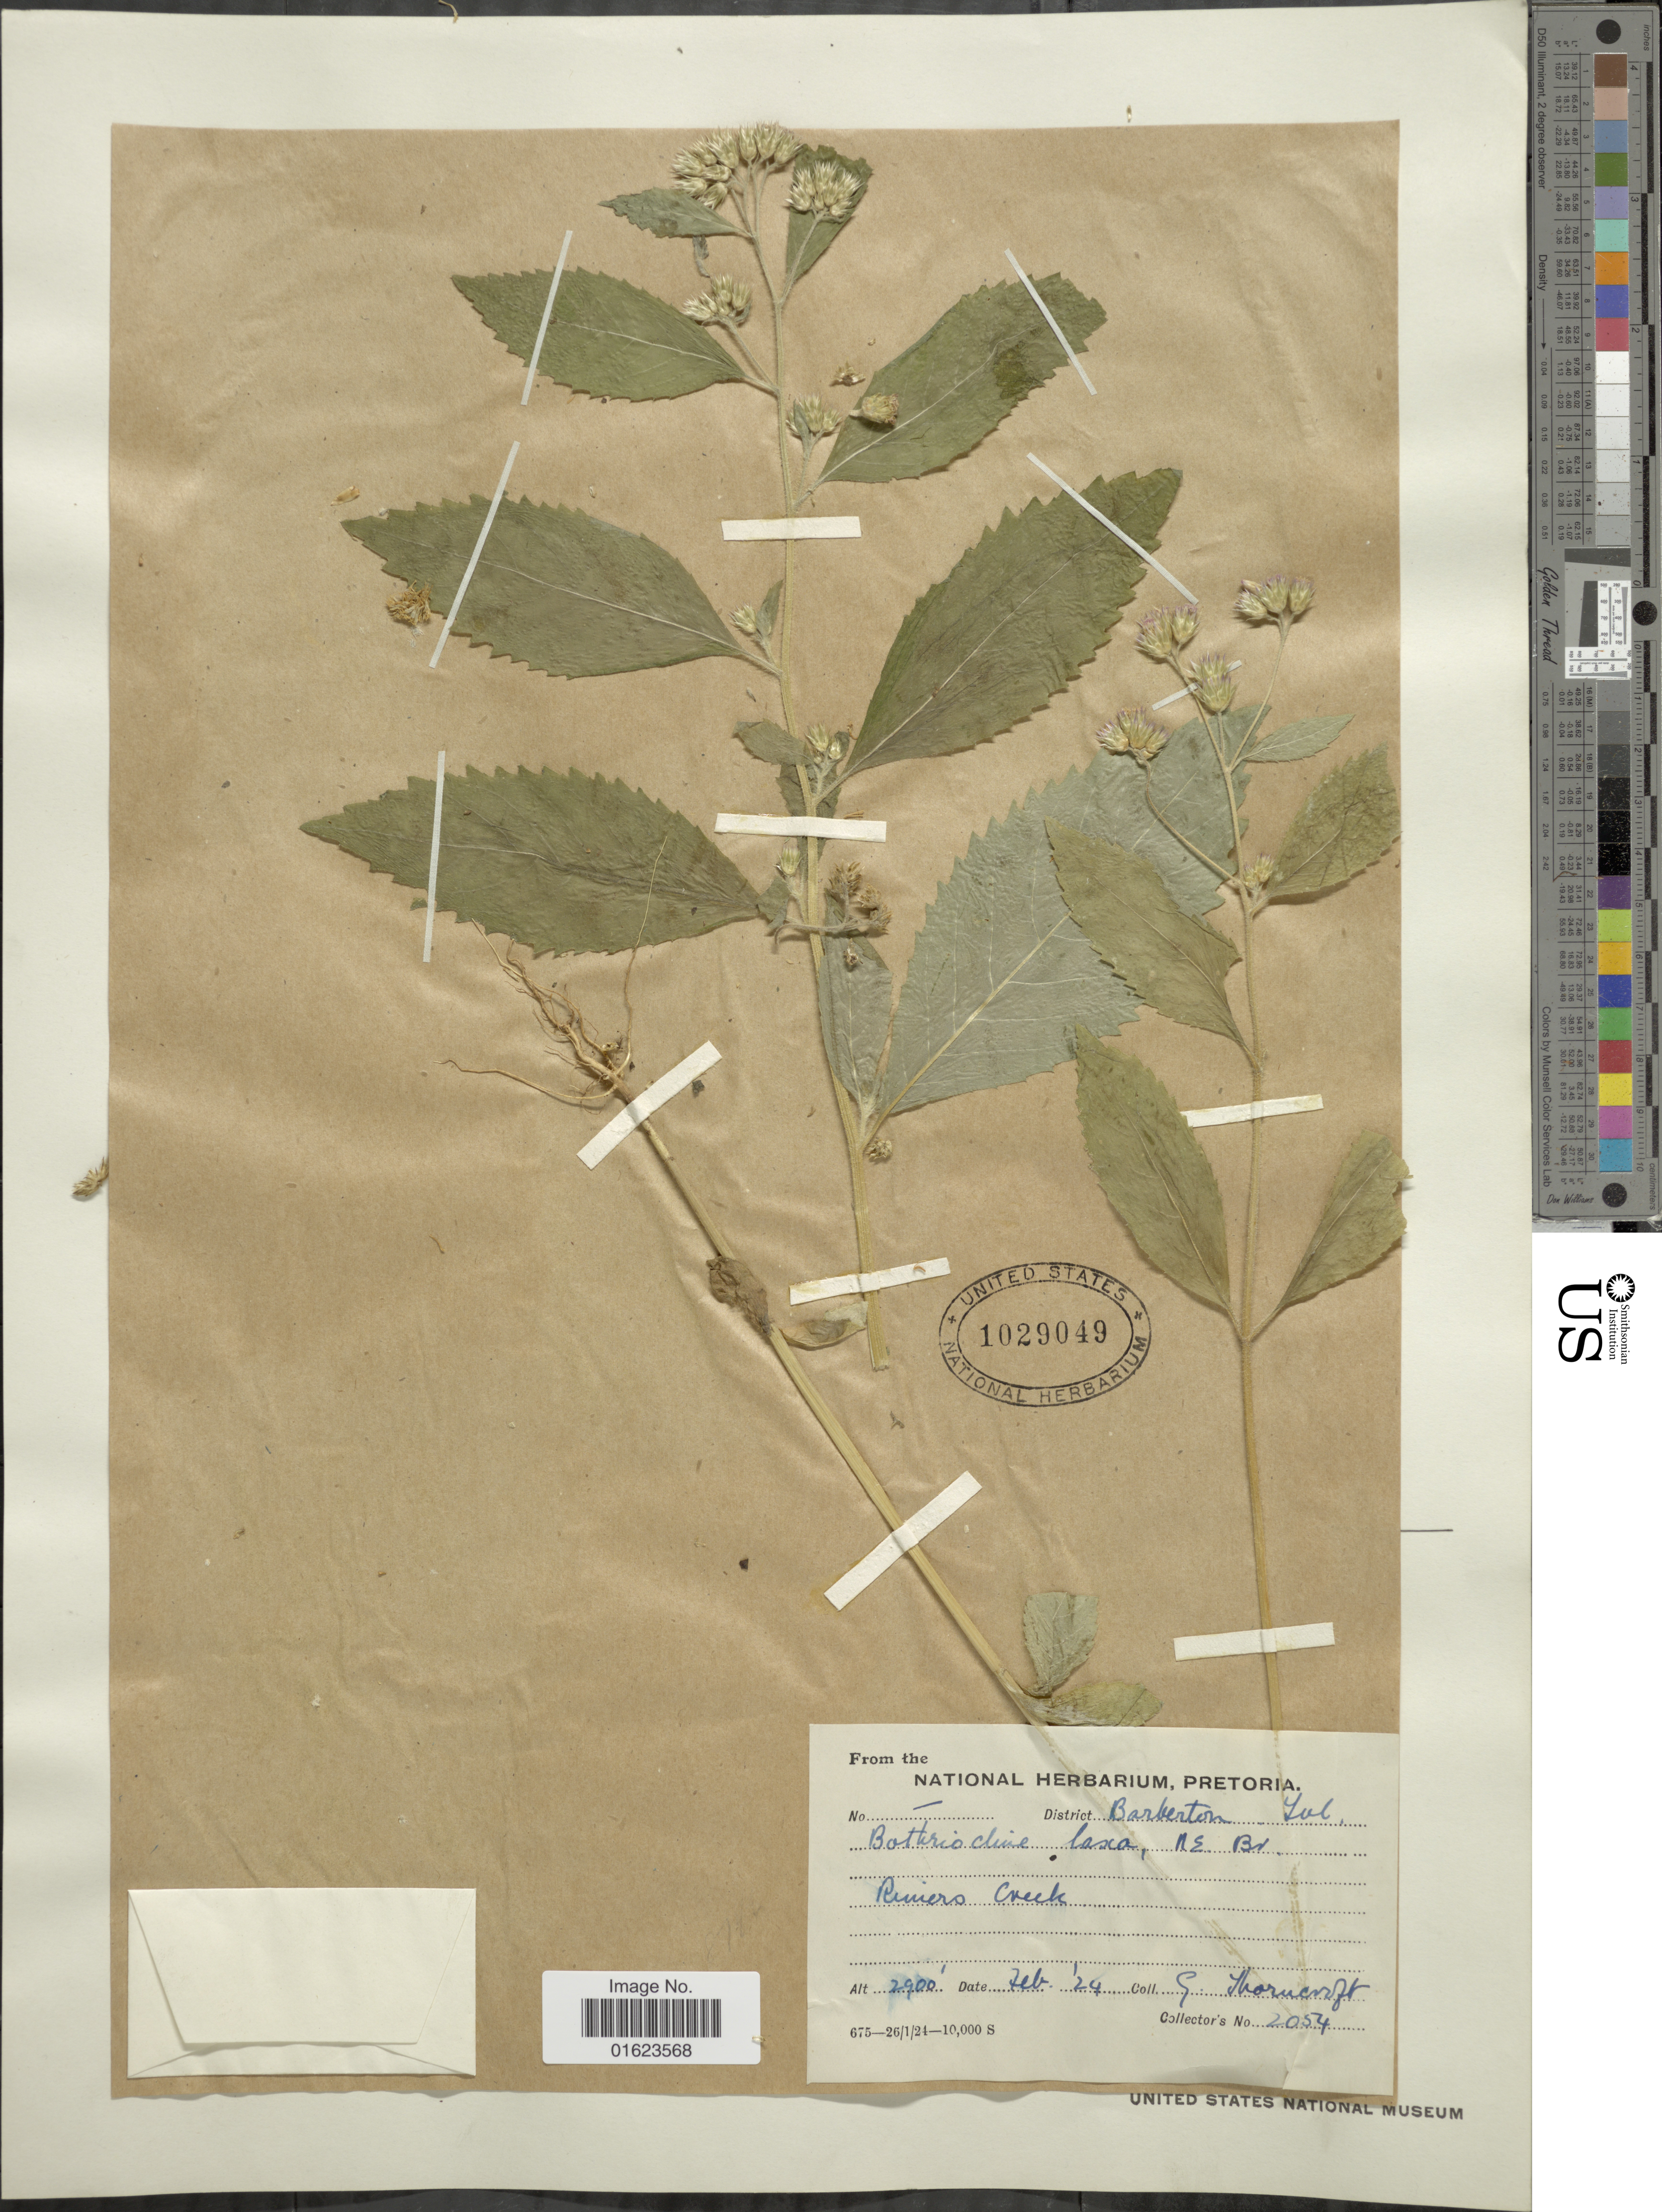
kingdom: Plantae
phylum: Tracheophyta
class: Magnoliopsida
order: Asterales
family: Asteraceae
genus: Bothriocline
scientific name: Bothriocline schimperi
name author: Oliv. & Hiern ex Benth.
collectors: G. Thorncroft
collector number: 2054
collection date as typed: Transcribed d/m/y: /2/24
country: South Africa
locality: District Barberton Tvl. Riviero Creek.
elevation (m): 884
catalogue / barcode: US 1029049